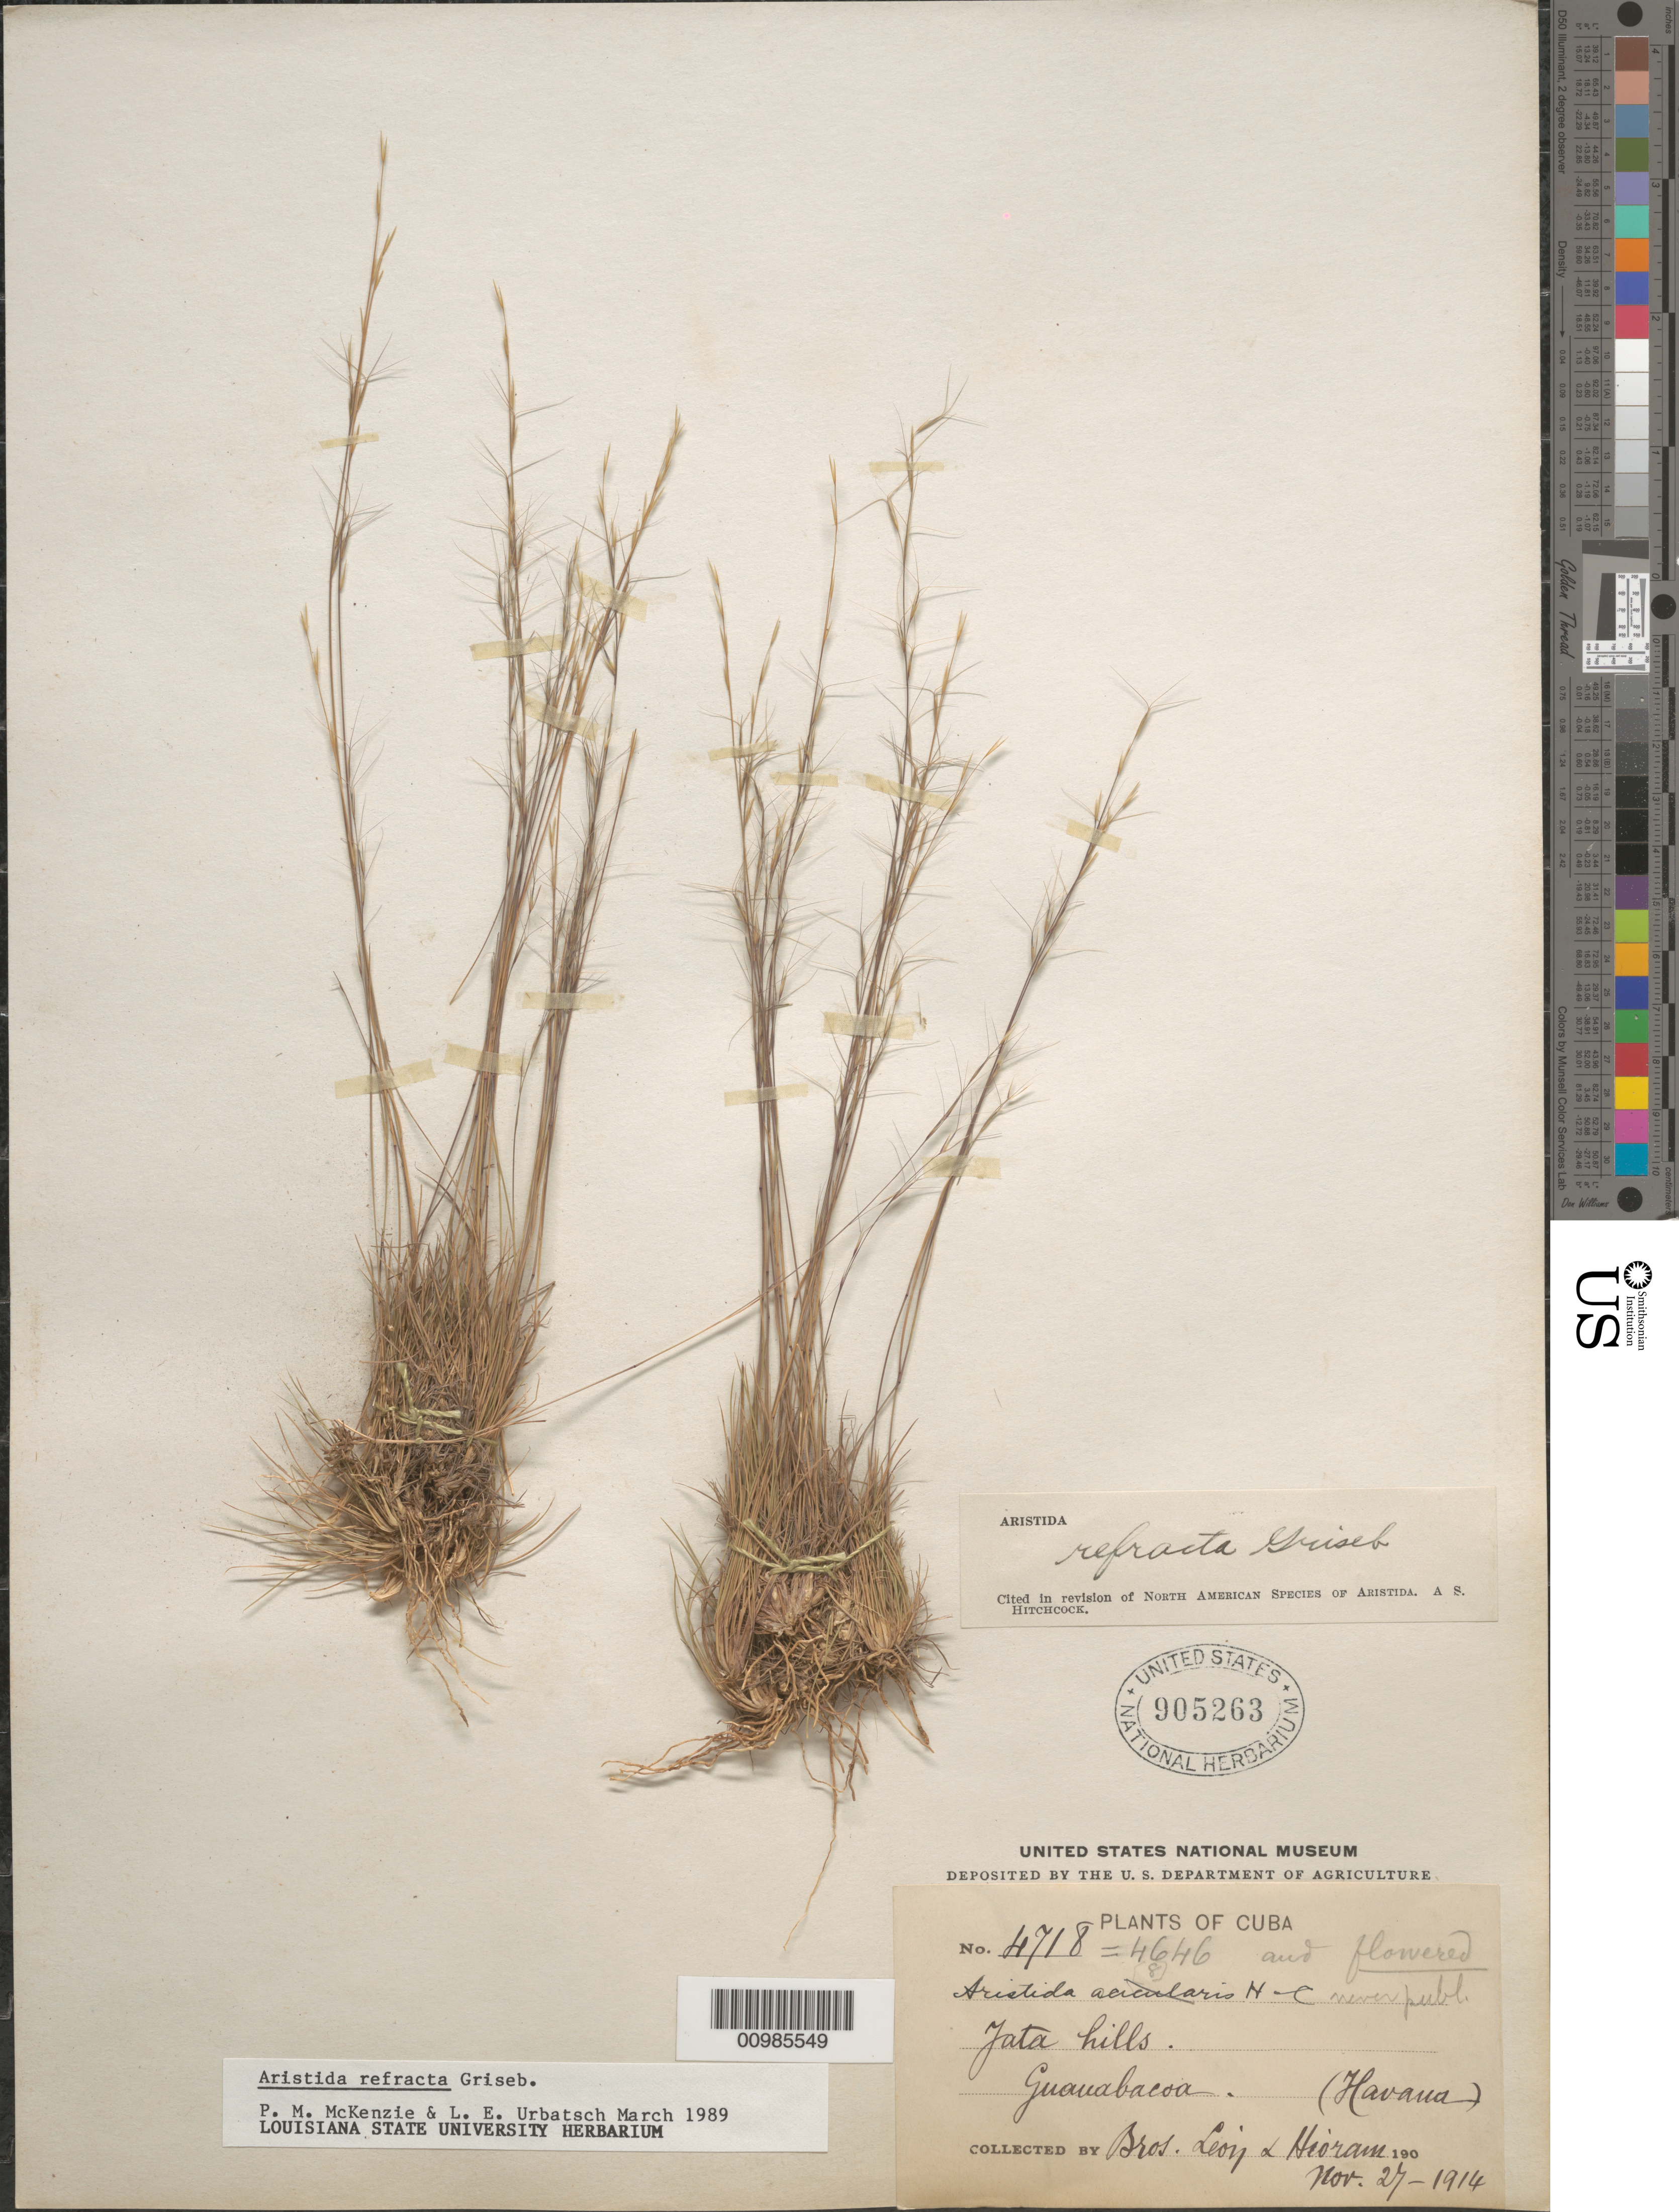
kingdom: Plantae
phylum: Tracheophyta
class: Liliopsida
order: Poales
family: Poaceae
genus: Aristida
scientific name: Aristida refracta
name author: Griseb.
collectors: Bro. León & Bro. Hioram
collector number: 4718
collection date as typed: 27 Nov 1914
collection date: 1914-11-27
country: Cuba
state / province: La Habana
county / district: Municipio Guanabacoa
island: Cuba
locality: Jata hills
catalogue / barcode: US 905263